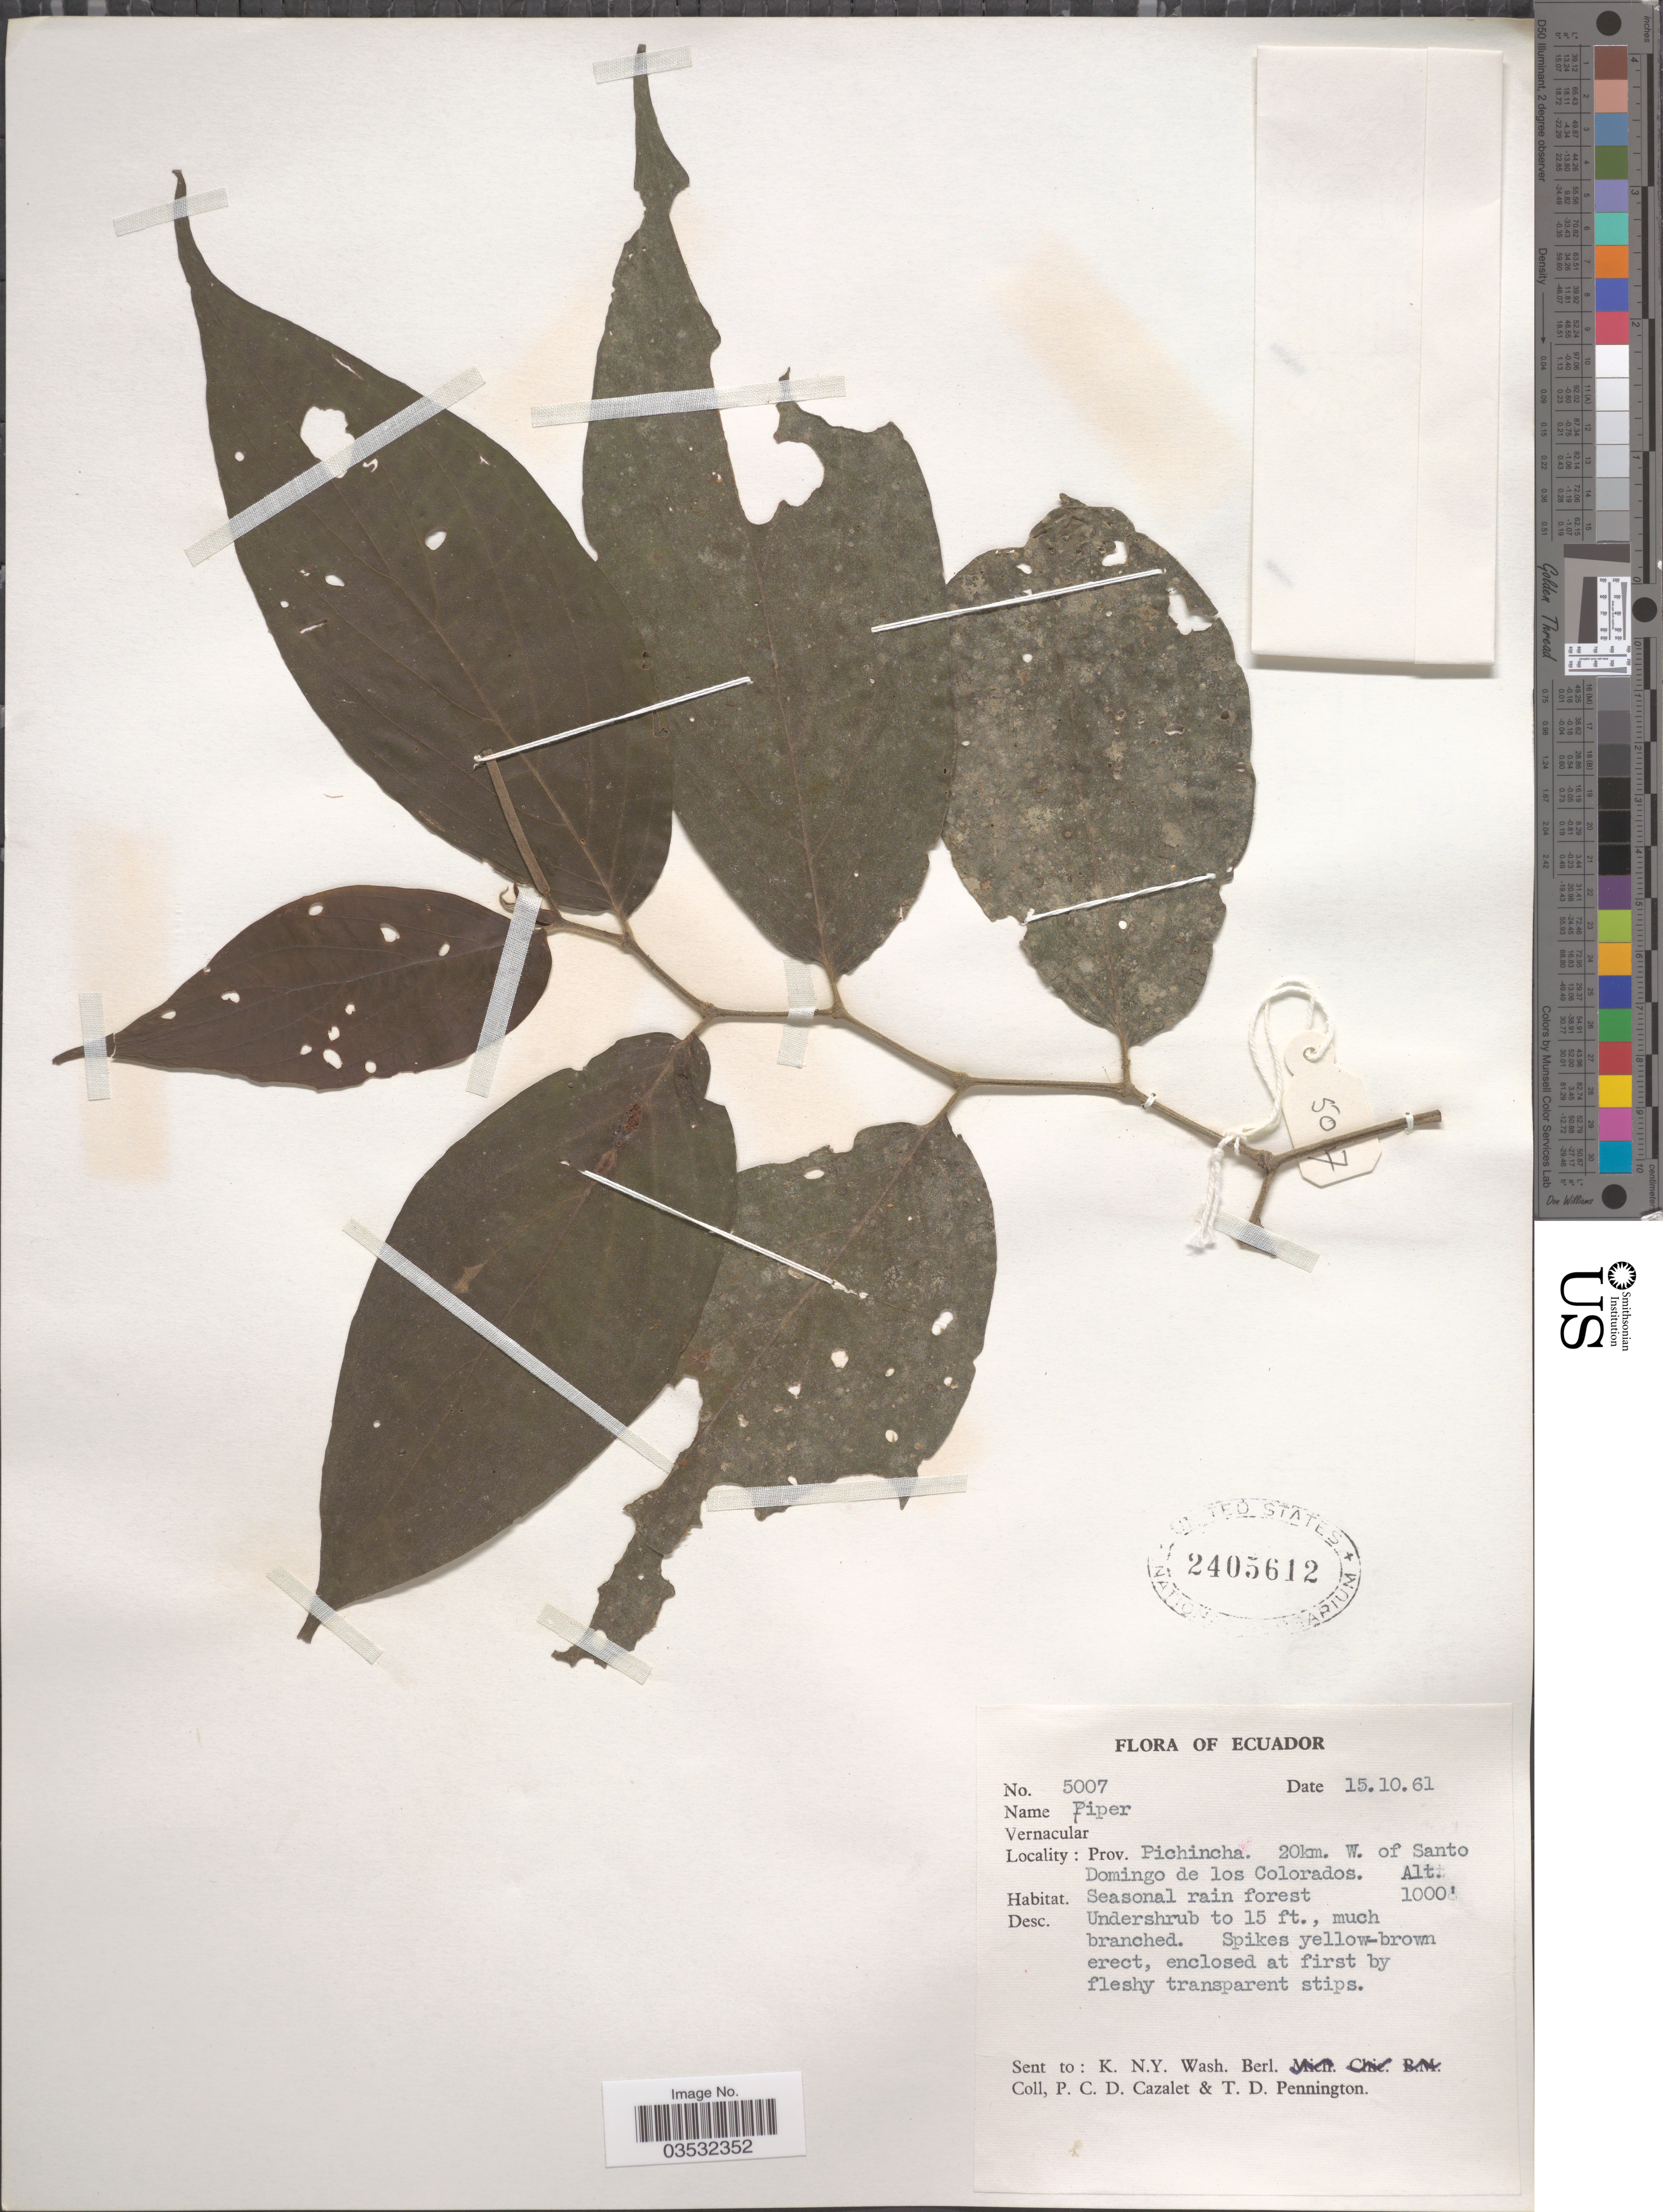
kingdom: Plantae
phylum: Tracheophyta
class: Magnoliopsida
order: Piperales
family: Piperaceae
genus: Piper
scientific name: Piper sp.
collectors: P. C. D. Cazalet & T. D. Pennington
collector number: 5007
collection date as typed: Transcribed d/m/y: 15/10/61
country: Ecuador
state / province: Pichincha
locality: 20km. W. of Santo Domingo de los Colorados.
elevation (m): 305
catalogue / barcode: US 2405612